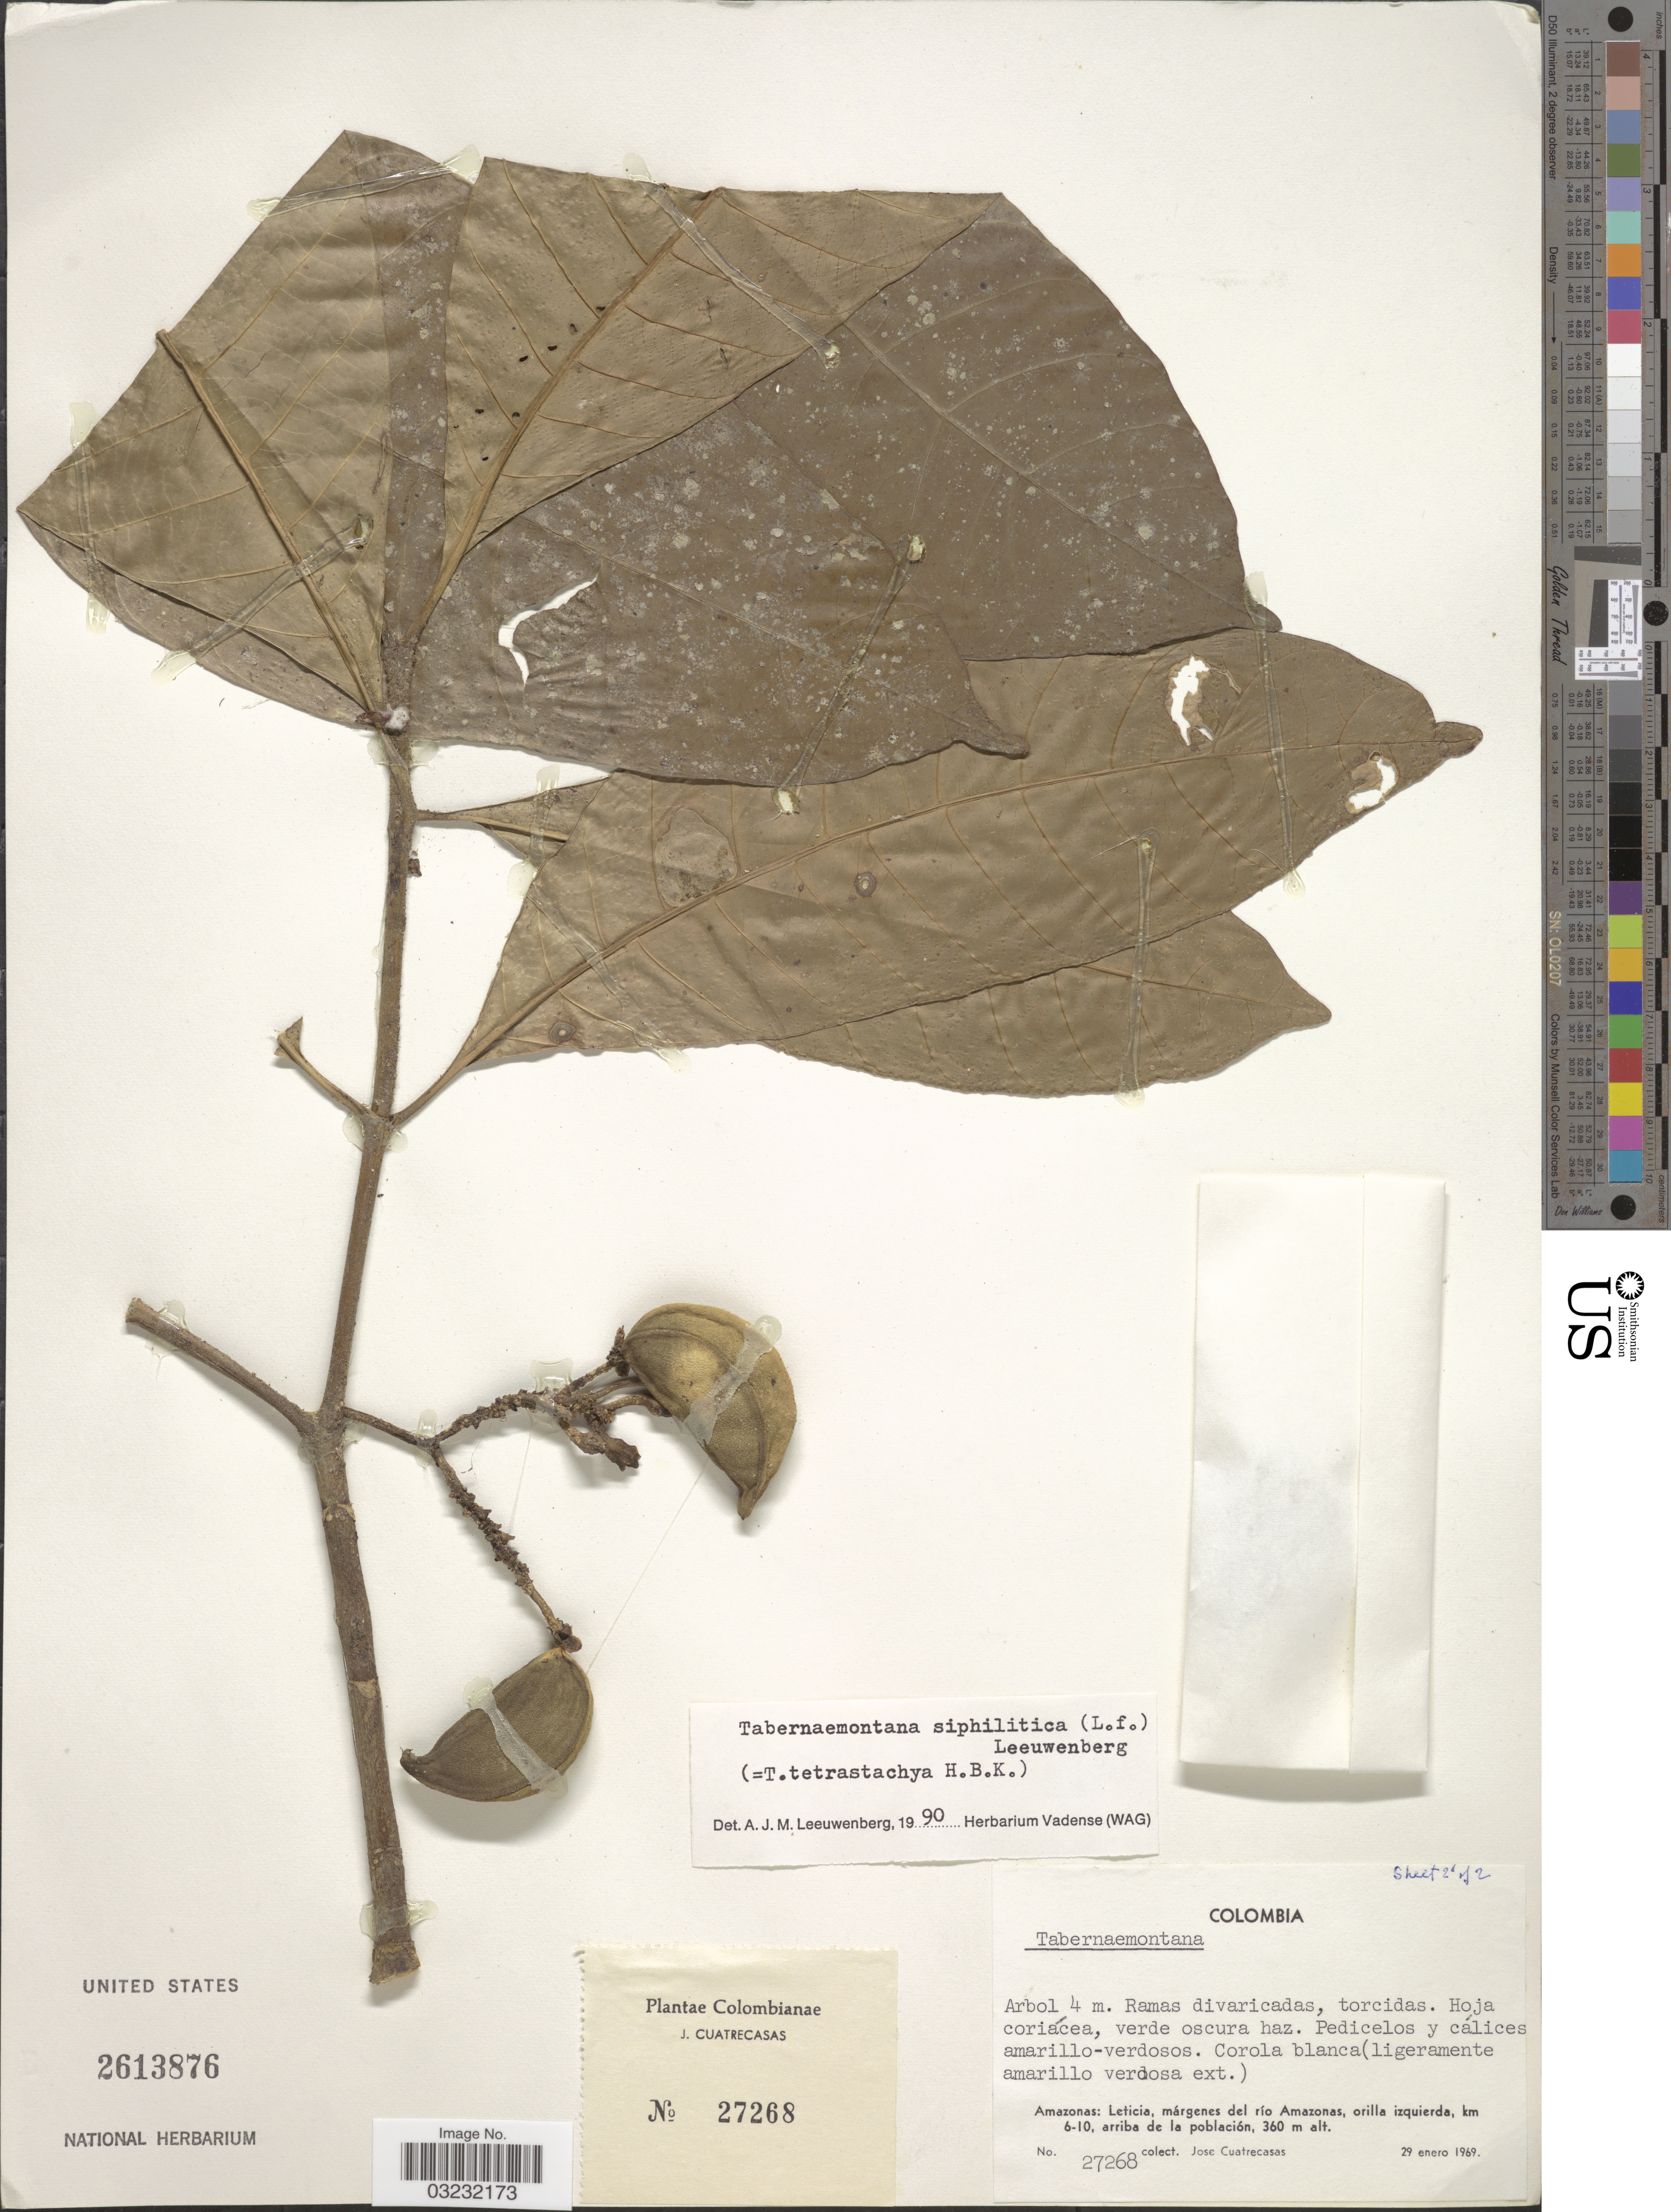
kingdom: Plantae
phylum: Tracheophyta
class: Magnoliopsida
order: Gentianales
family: Apocynaceae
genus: Tabernaemontana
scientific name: Tabernaemontana siphilitica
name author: (L. f.) Leeuwenb.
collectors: J. Cuatrecasas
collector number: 27268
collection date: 1969-01-29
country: Colombia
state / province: Amazônas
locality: Leticia, márgenes del río Amazonas, orilla izquierda, km 6-10, arriba de la población.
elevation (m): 360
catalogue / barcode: US 2613876